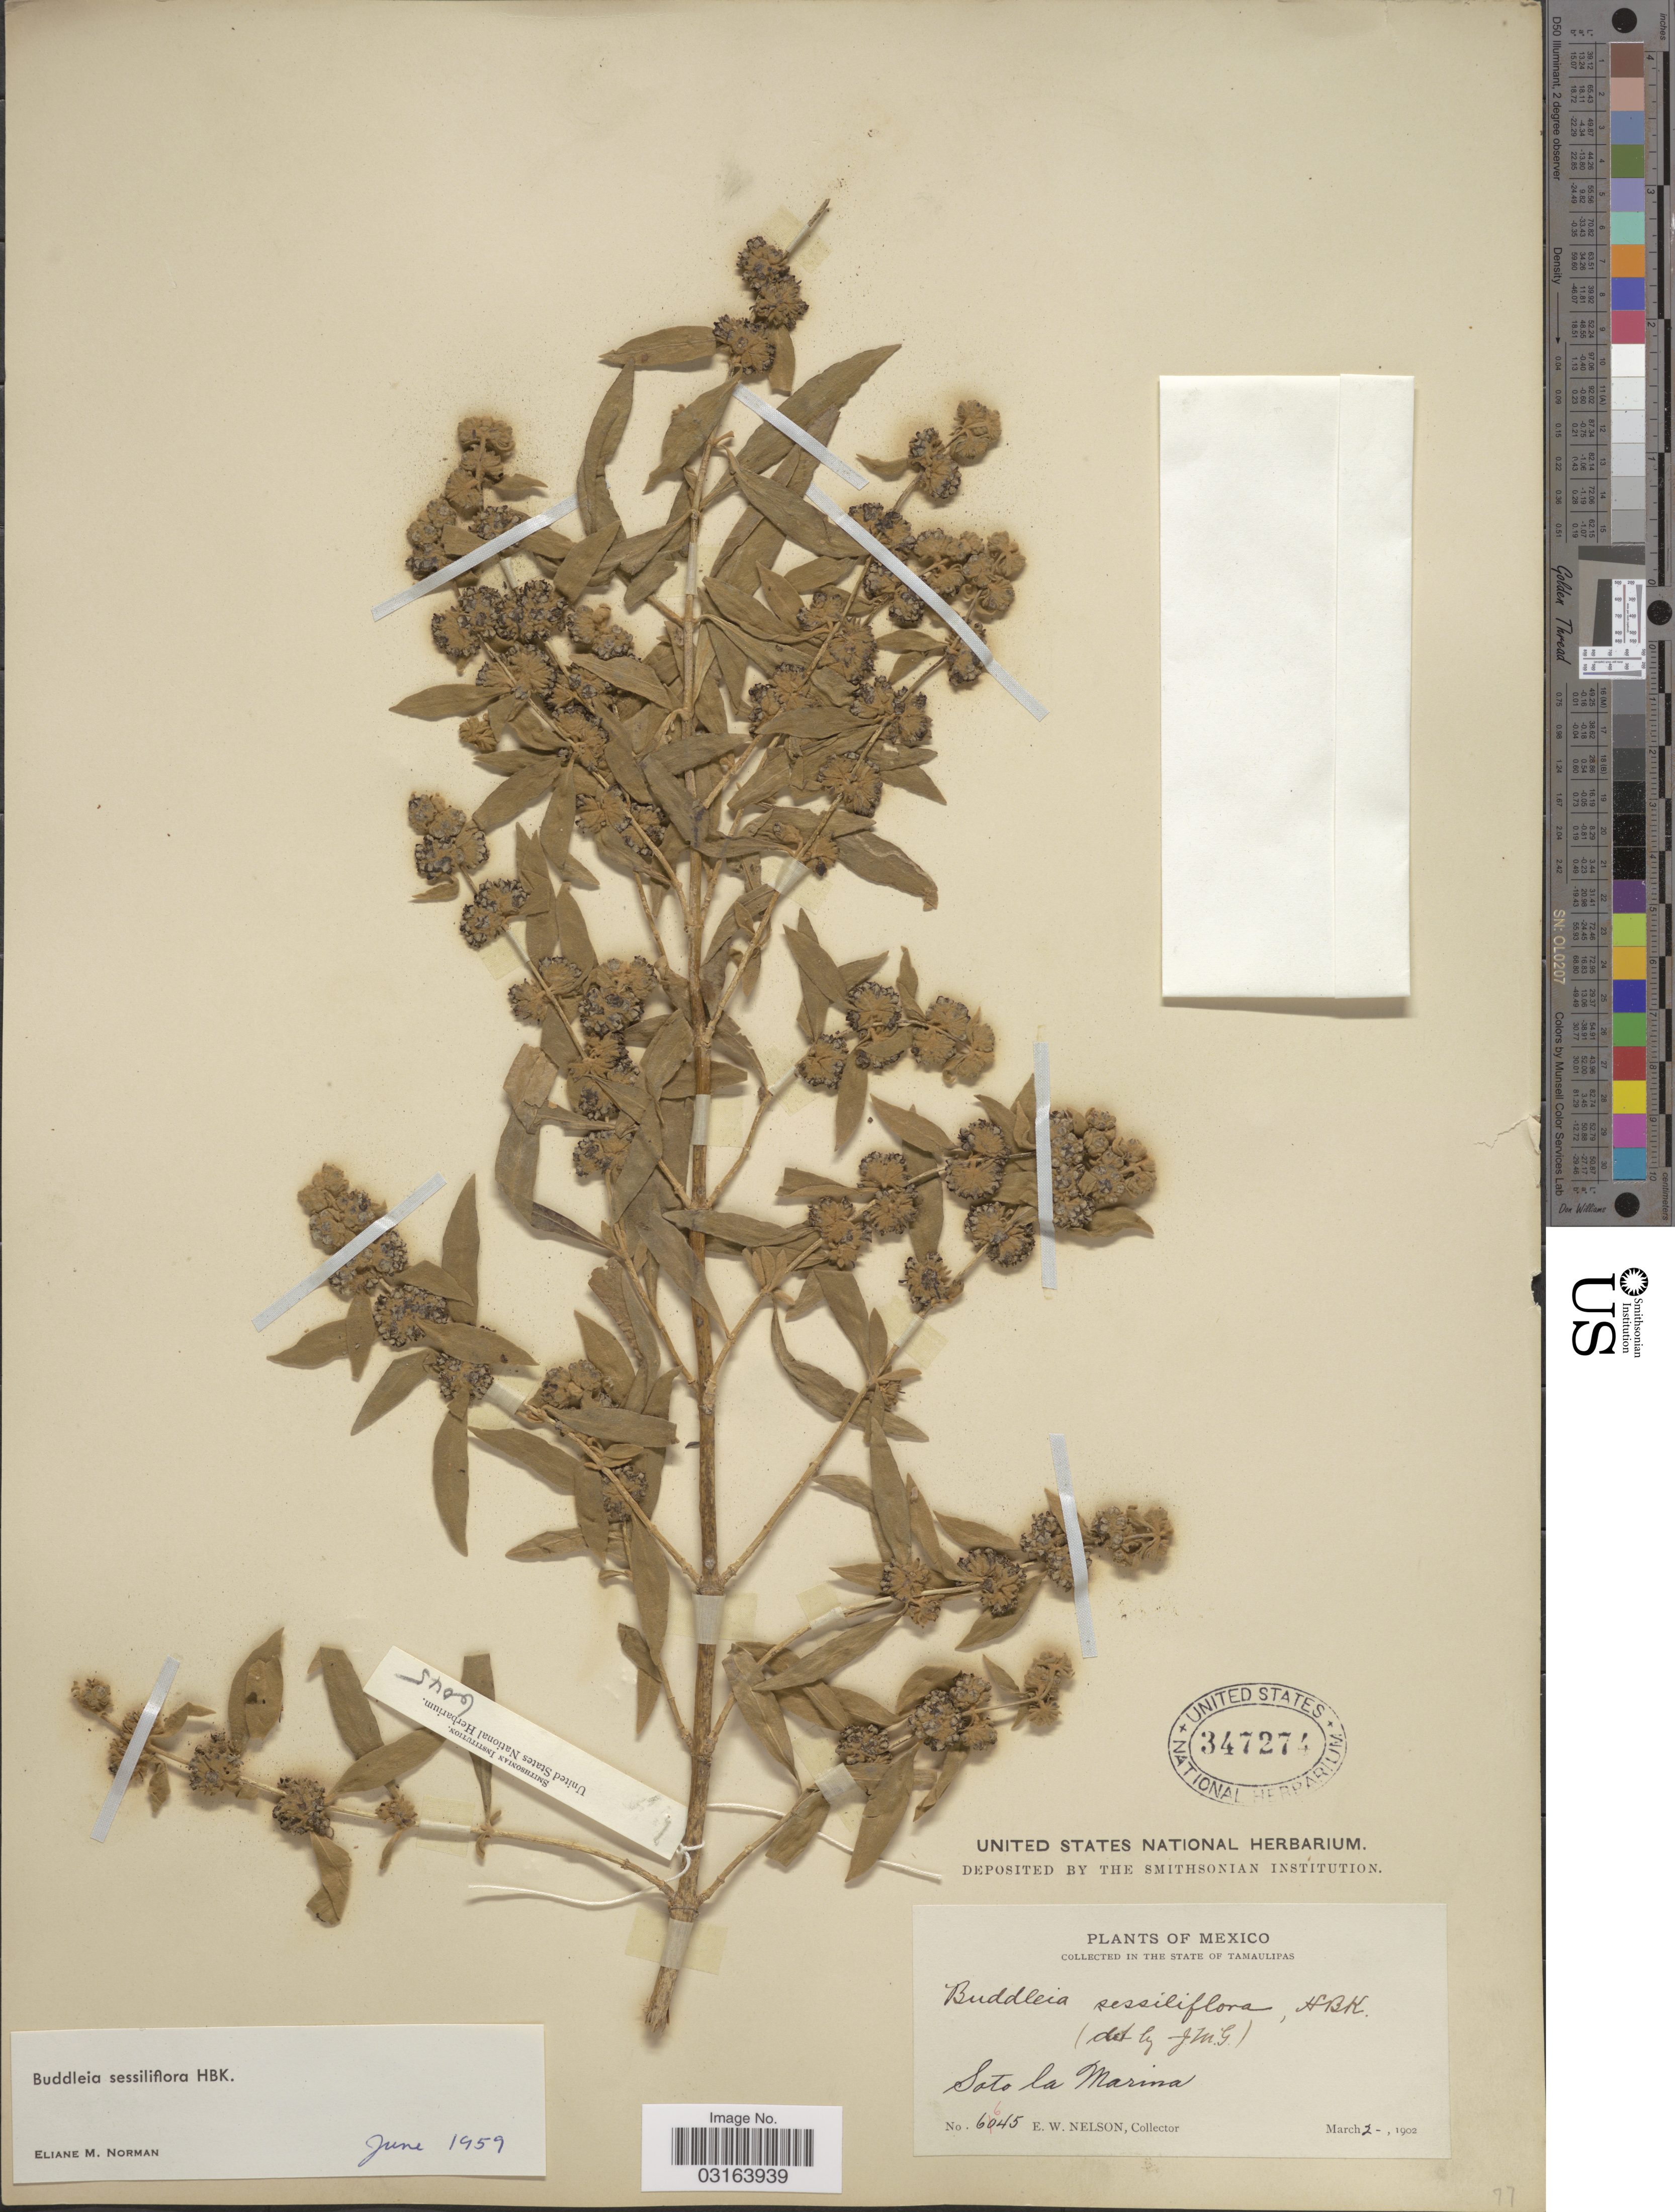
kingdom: Plantae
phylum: Tracheophyta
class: Magnoliopsida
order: Lamiales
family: Scrophulariaceae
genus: Buddleja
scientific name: Buddleja sessiliflora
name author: Kunth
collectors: E. W. Nelson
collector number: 6645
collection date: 1902-03-02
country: Mexico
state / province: Tamaulipas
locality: Soto la Marina.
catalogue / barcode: US 347274